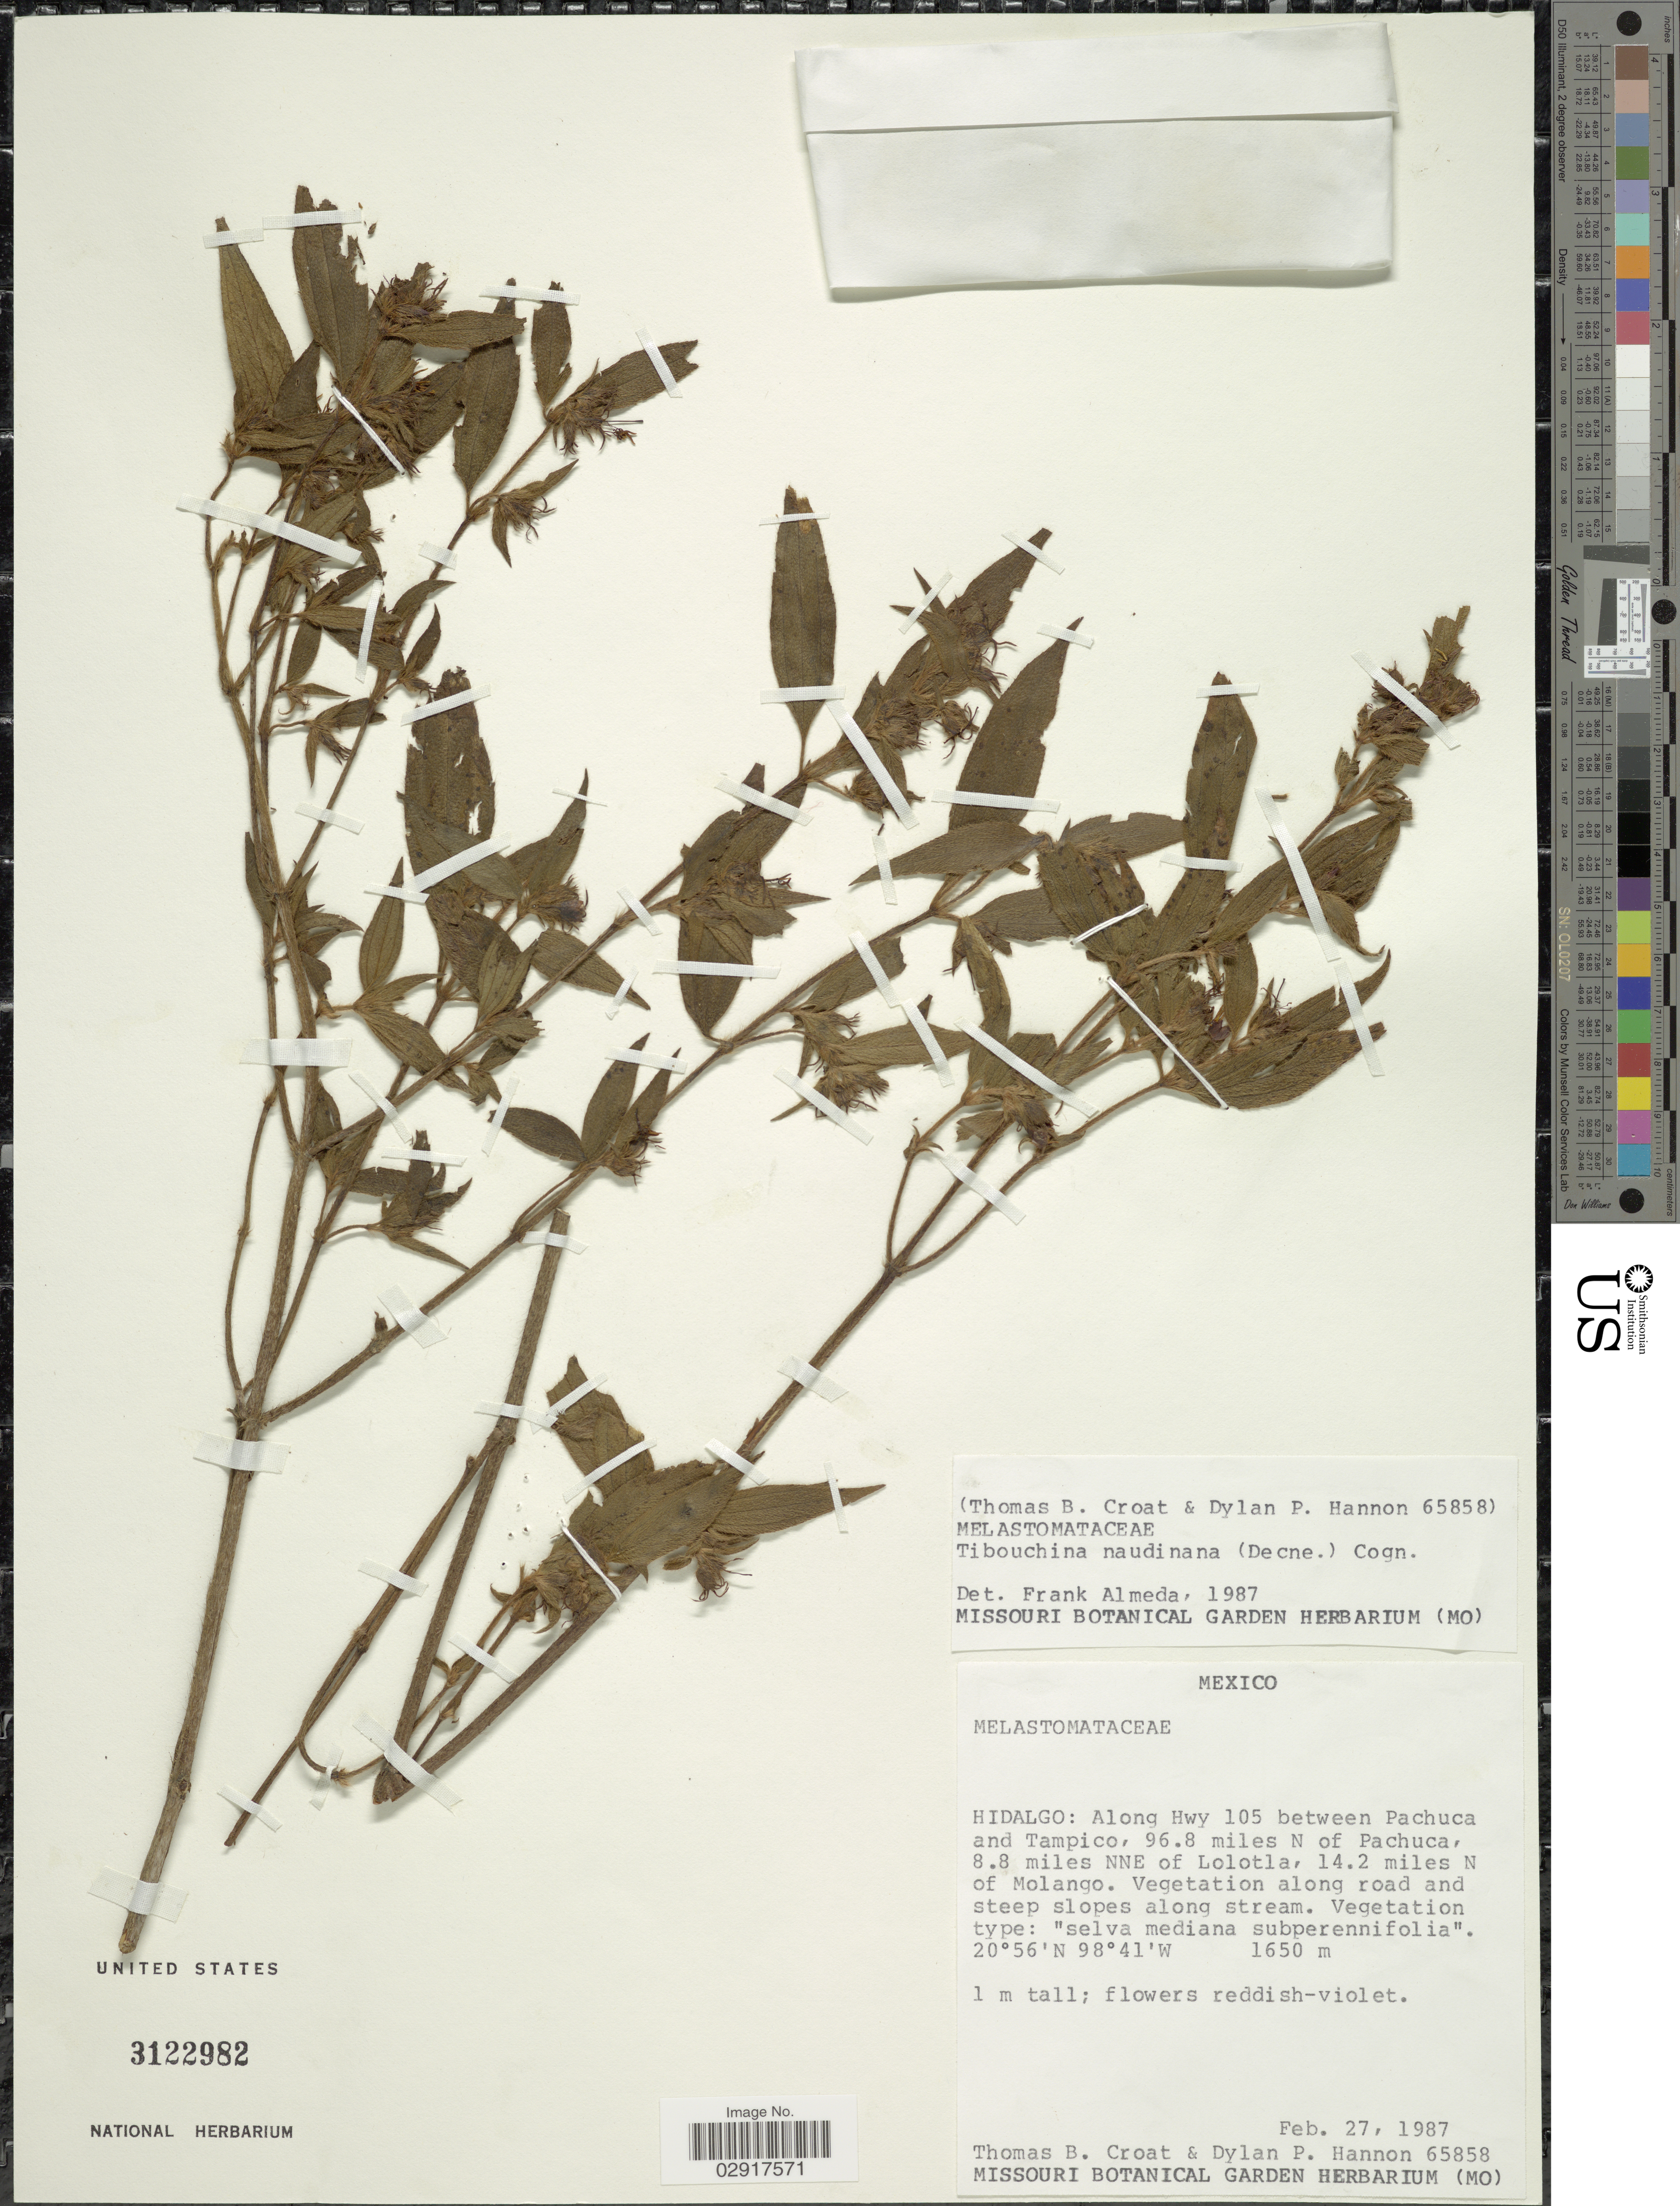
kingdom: Plantae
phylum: Tracheophyta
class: Magnoliopsida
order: Myrtales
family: Melastomataceae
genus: Chaetogastra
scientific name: Chaetogastra naudiniana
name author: Decne.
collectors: T. B. Croat & D. Hannon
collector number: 65858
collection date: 1987-02-27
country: Mexico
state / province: Hidalgo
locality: Along Hwy 105 between Pachuca and Tampico, 96.8 miles N of Pachuca, 8.8 miles NNE of Lolotla, 14.2 miles N of Molongo.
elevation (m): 1650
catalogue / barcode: US 3122982